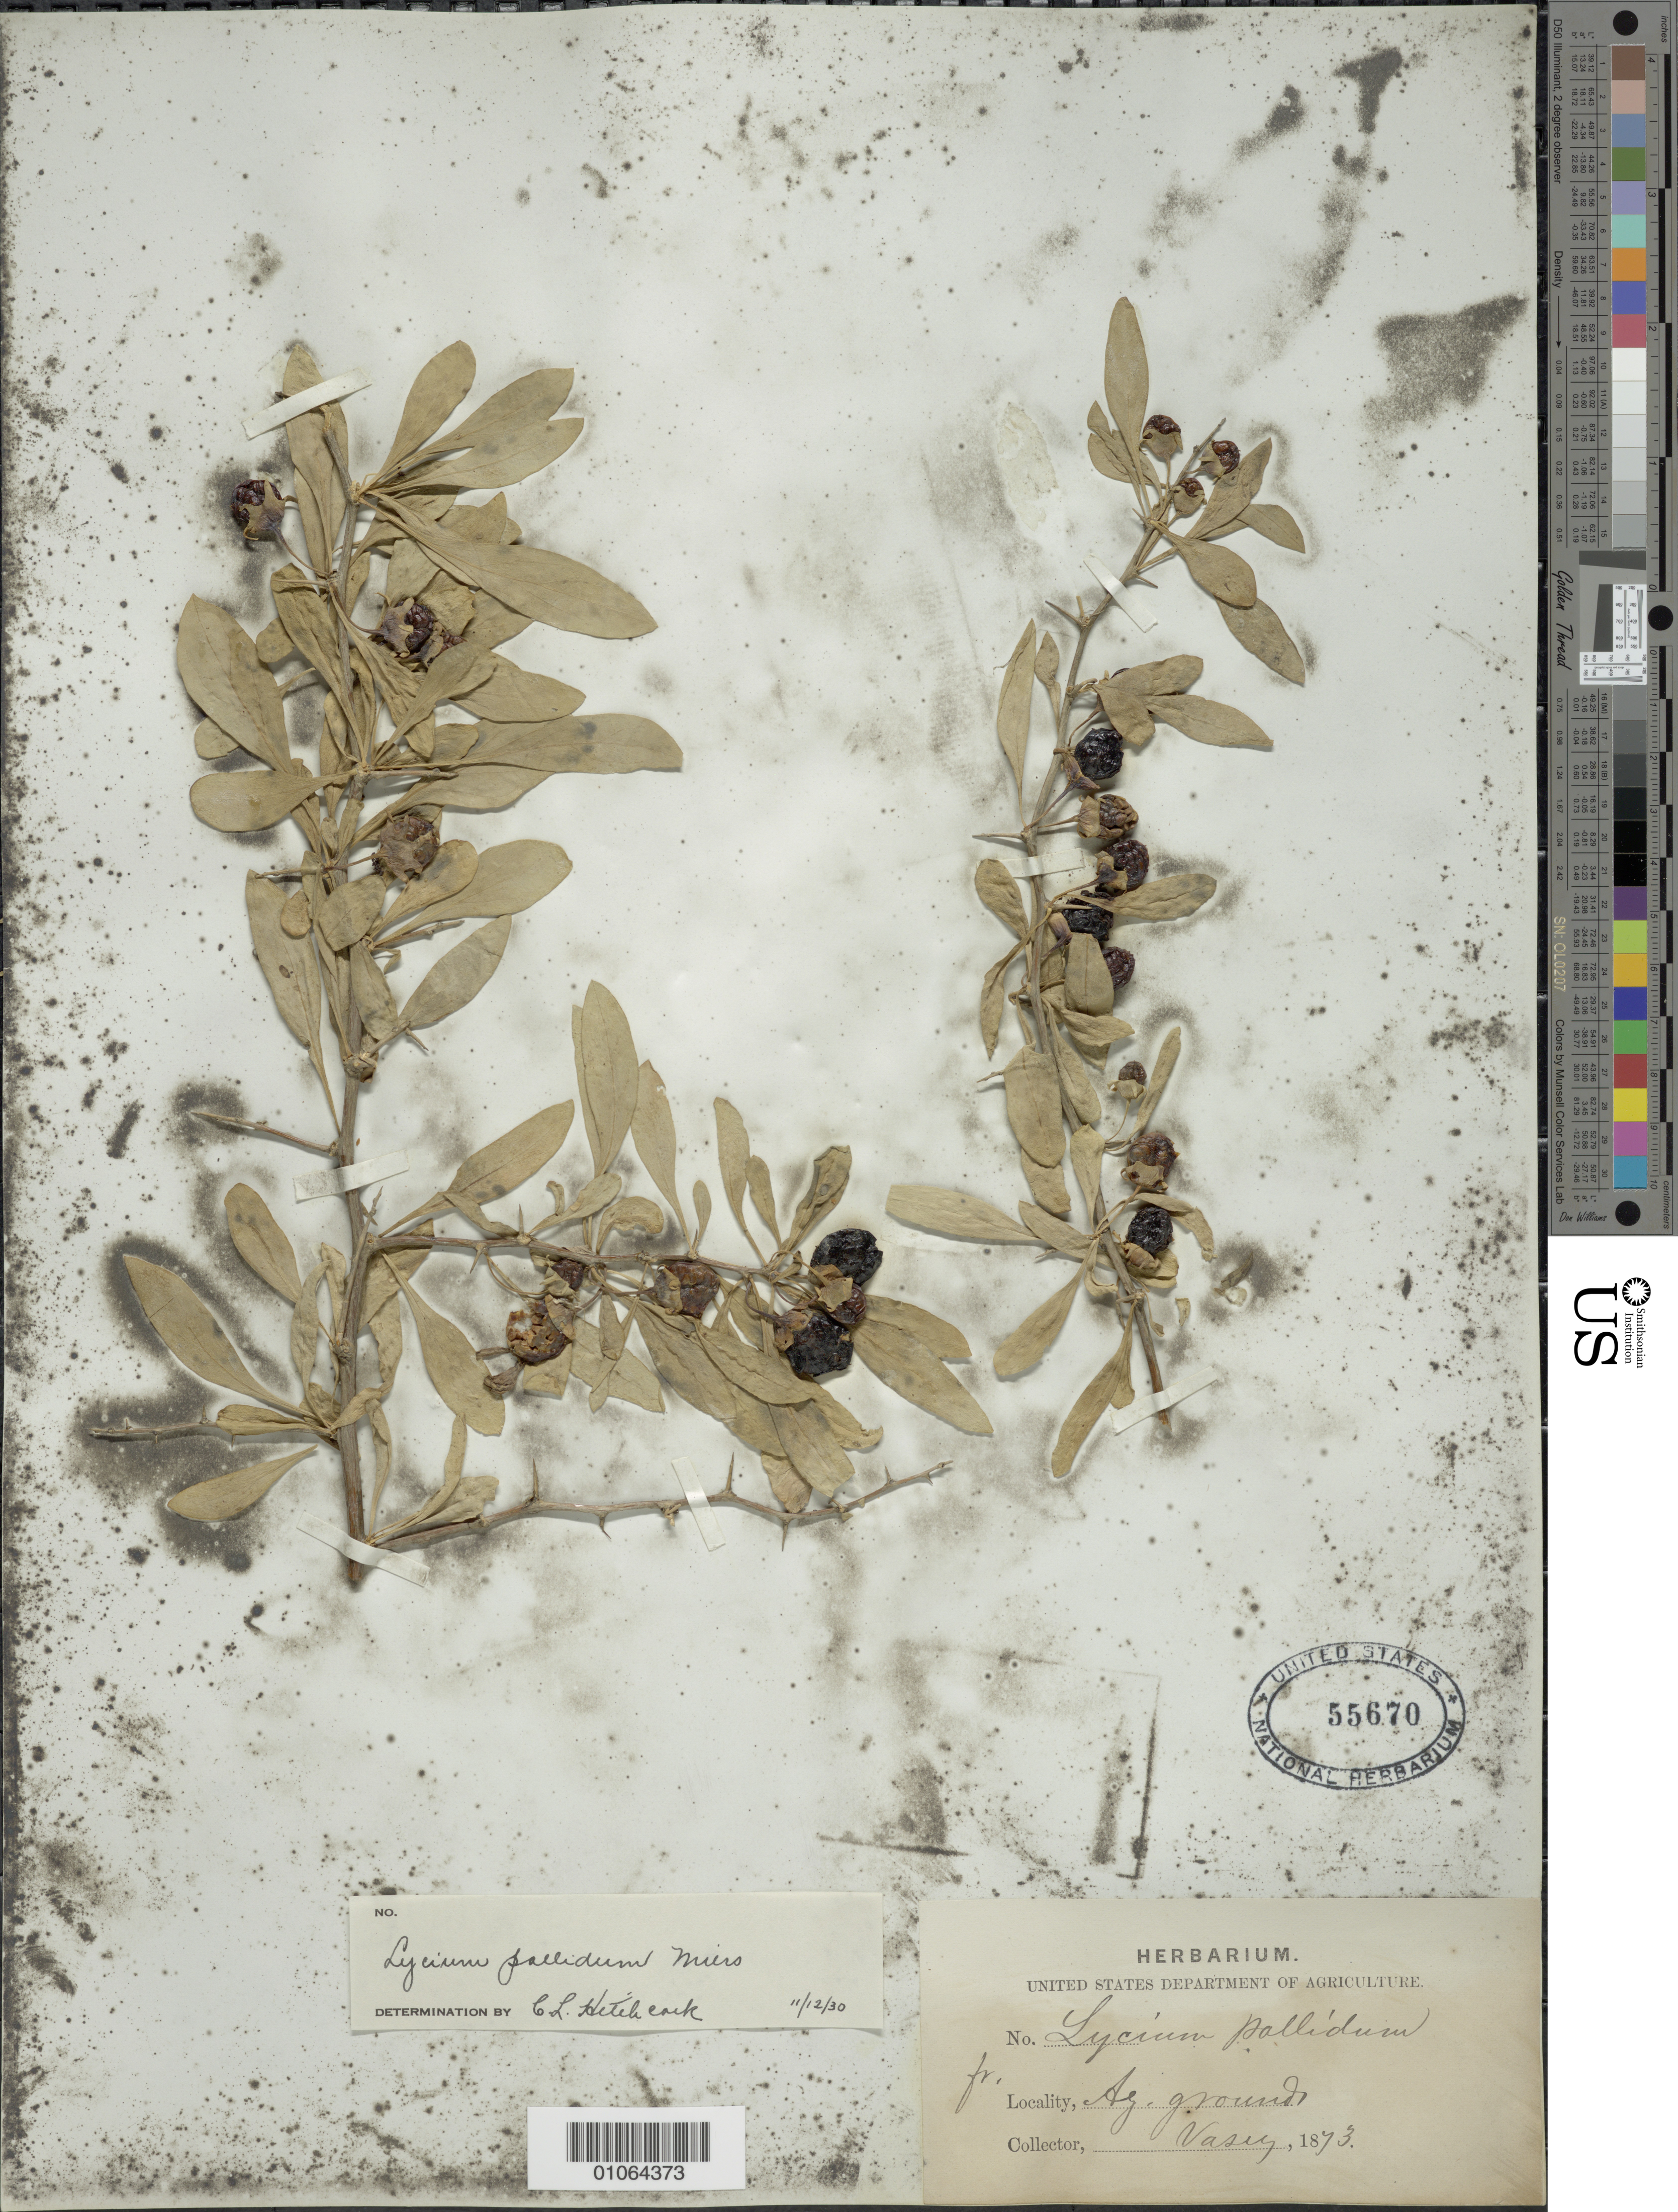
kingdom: Plantae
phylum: Tracheophyta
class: Magnoliopsida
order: Solanales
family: Solanaceae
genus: Lycium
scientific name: Lycium pallidum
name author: Miers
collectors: Vasey, --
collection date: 1873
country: United States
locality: Ag. grounds.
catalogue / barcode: US 55670